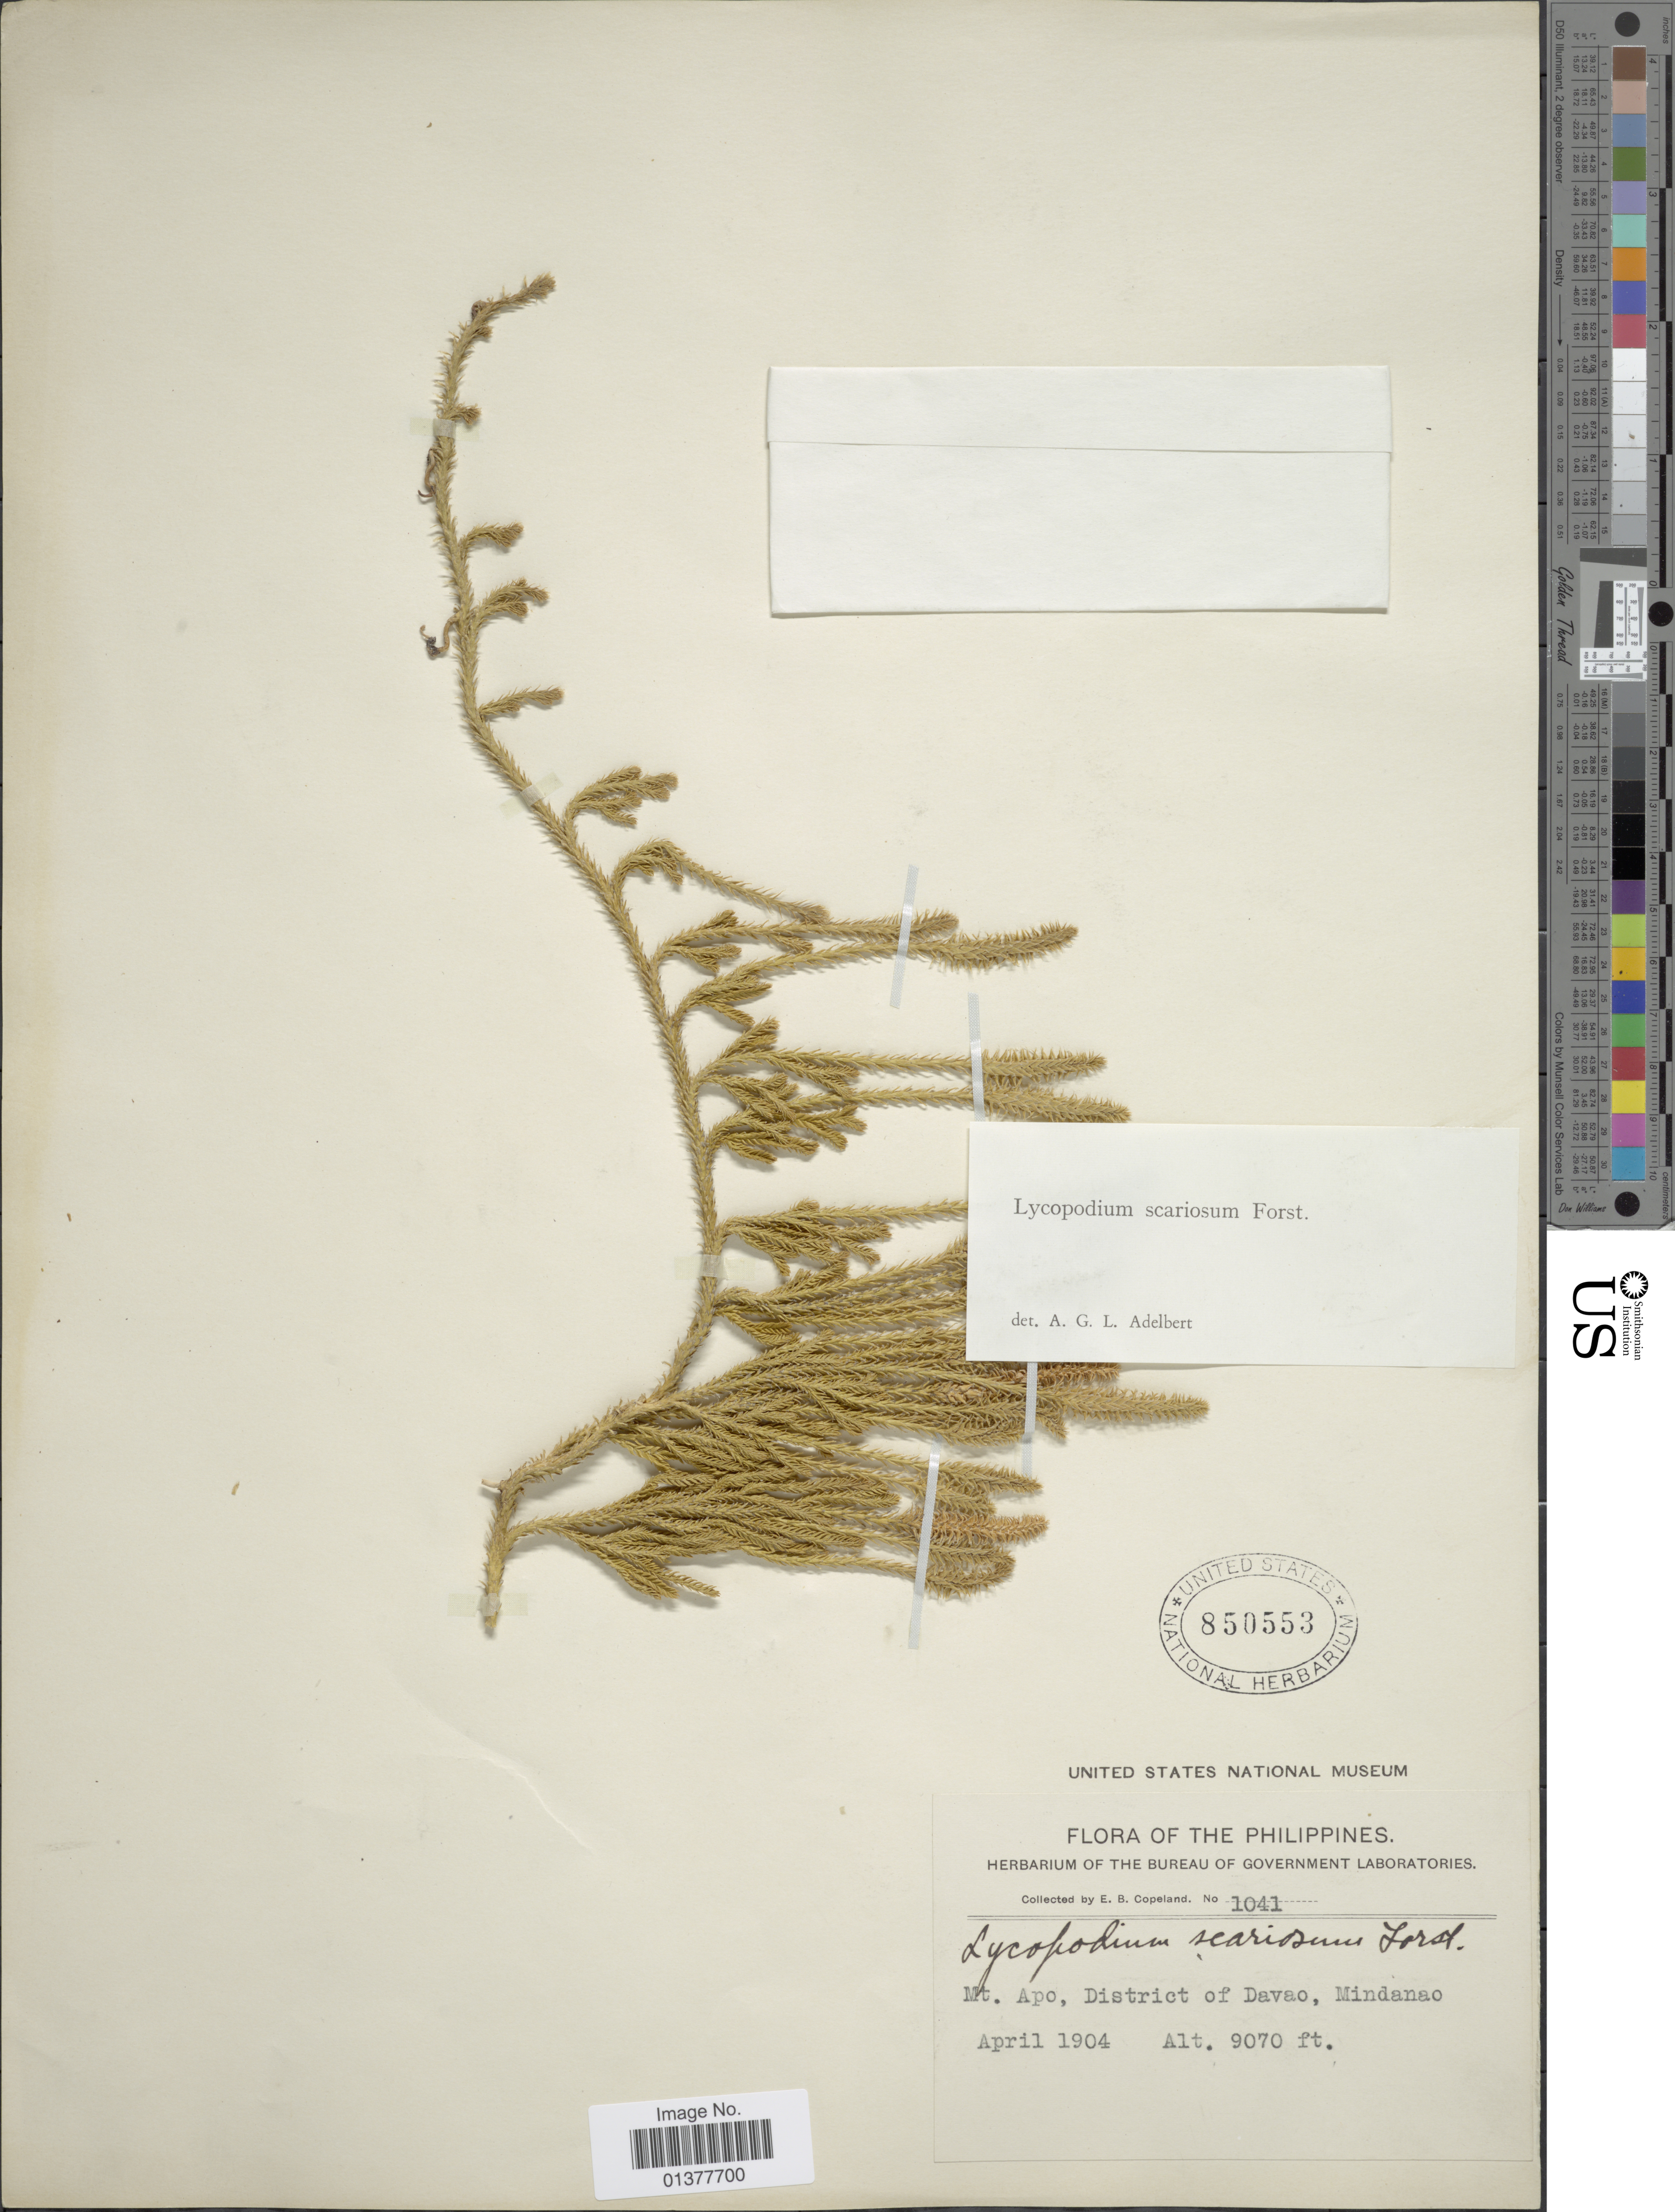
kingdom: Plantae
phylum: Tracheophyta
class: Lycopodiopsida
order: Lycopodiales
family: Lycopodiaceae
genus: Diphasium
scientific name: Diphasium scariosum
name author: (G. Forst.) Rothm.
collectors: E. B. Copeland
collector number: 1041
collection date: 1904-04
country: Philippines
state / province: Davao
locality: Mt. Apo, District of Davao, Mindanao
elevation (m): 2765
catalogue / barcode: US 850553